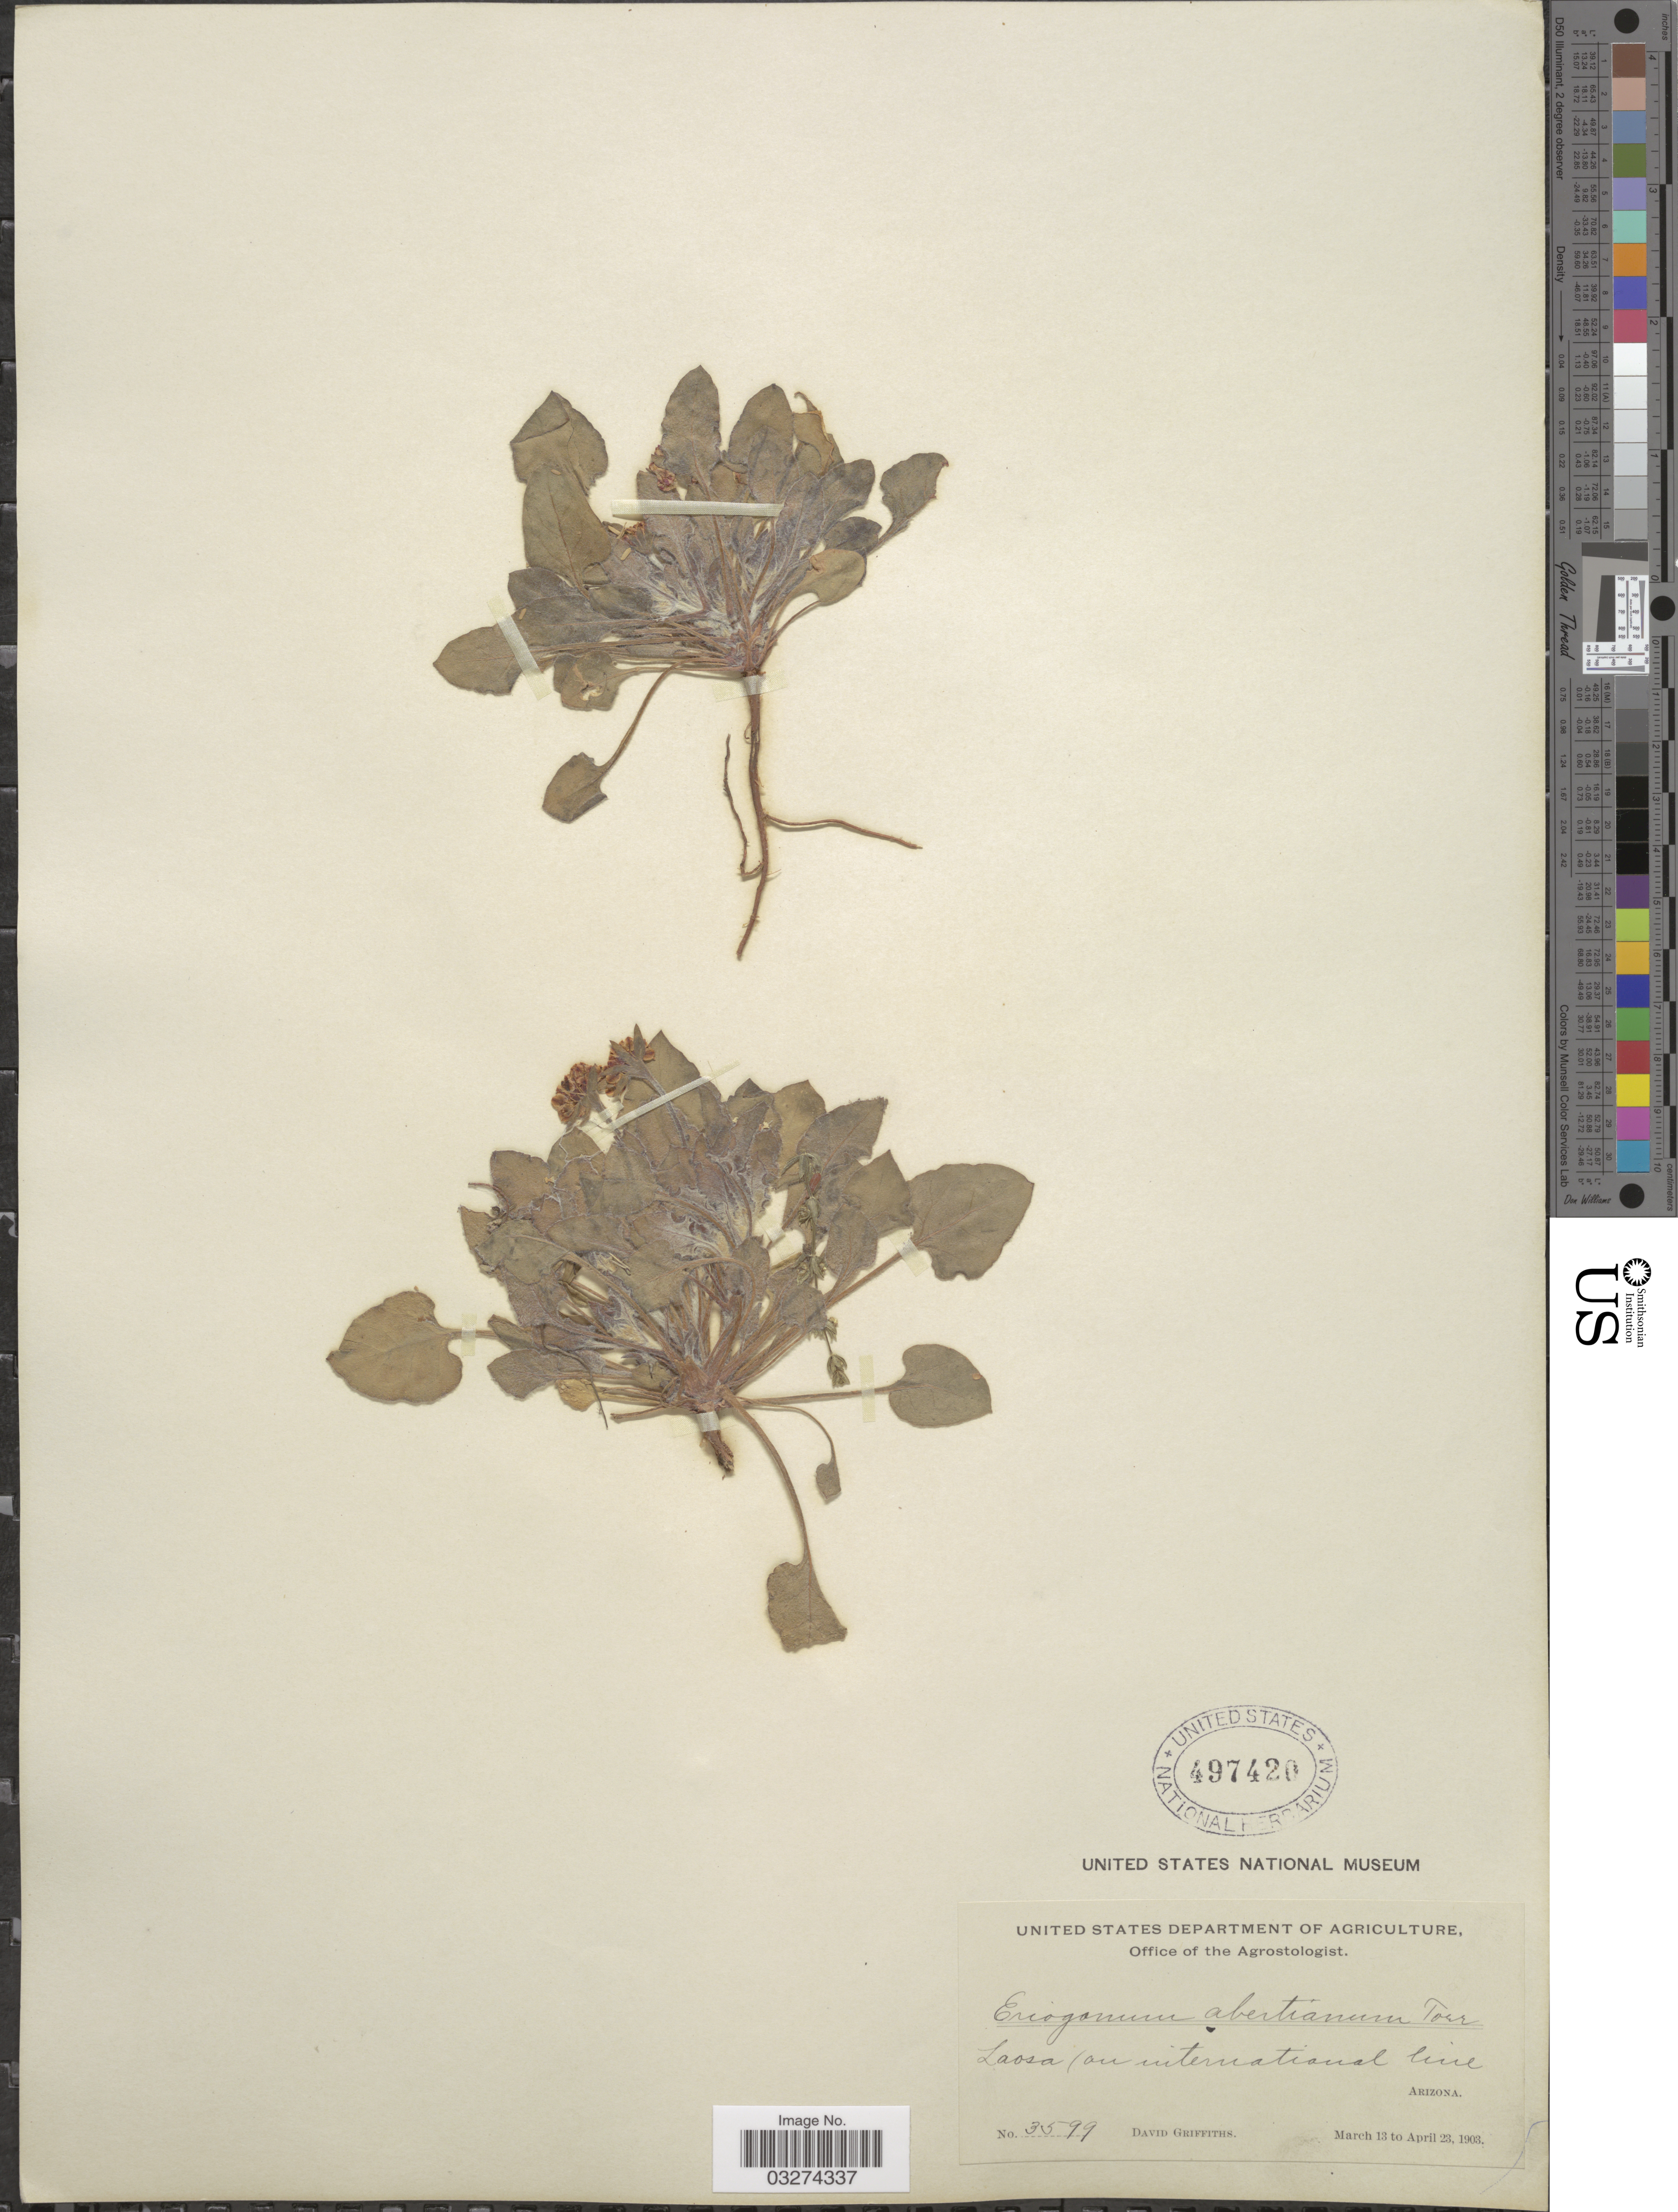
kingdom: Plantae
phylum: Tracheophyta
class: Magnoliopsida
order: Caryophyllales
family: Polygonaceae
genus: Eriogonum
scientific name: Eriogonum abertianum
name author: Torr.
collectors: D. Griffiths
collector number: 3599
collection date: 1903-03-13/1903-04-23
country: United States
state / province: Arizona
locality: Laosa.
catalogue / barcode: US 497420